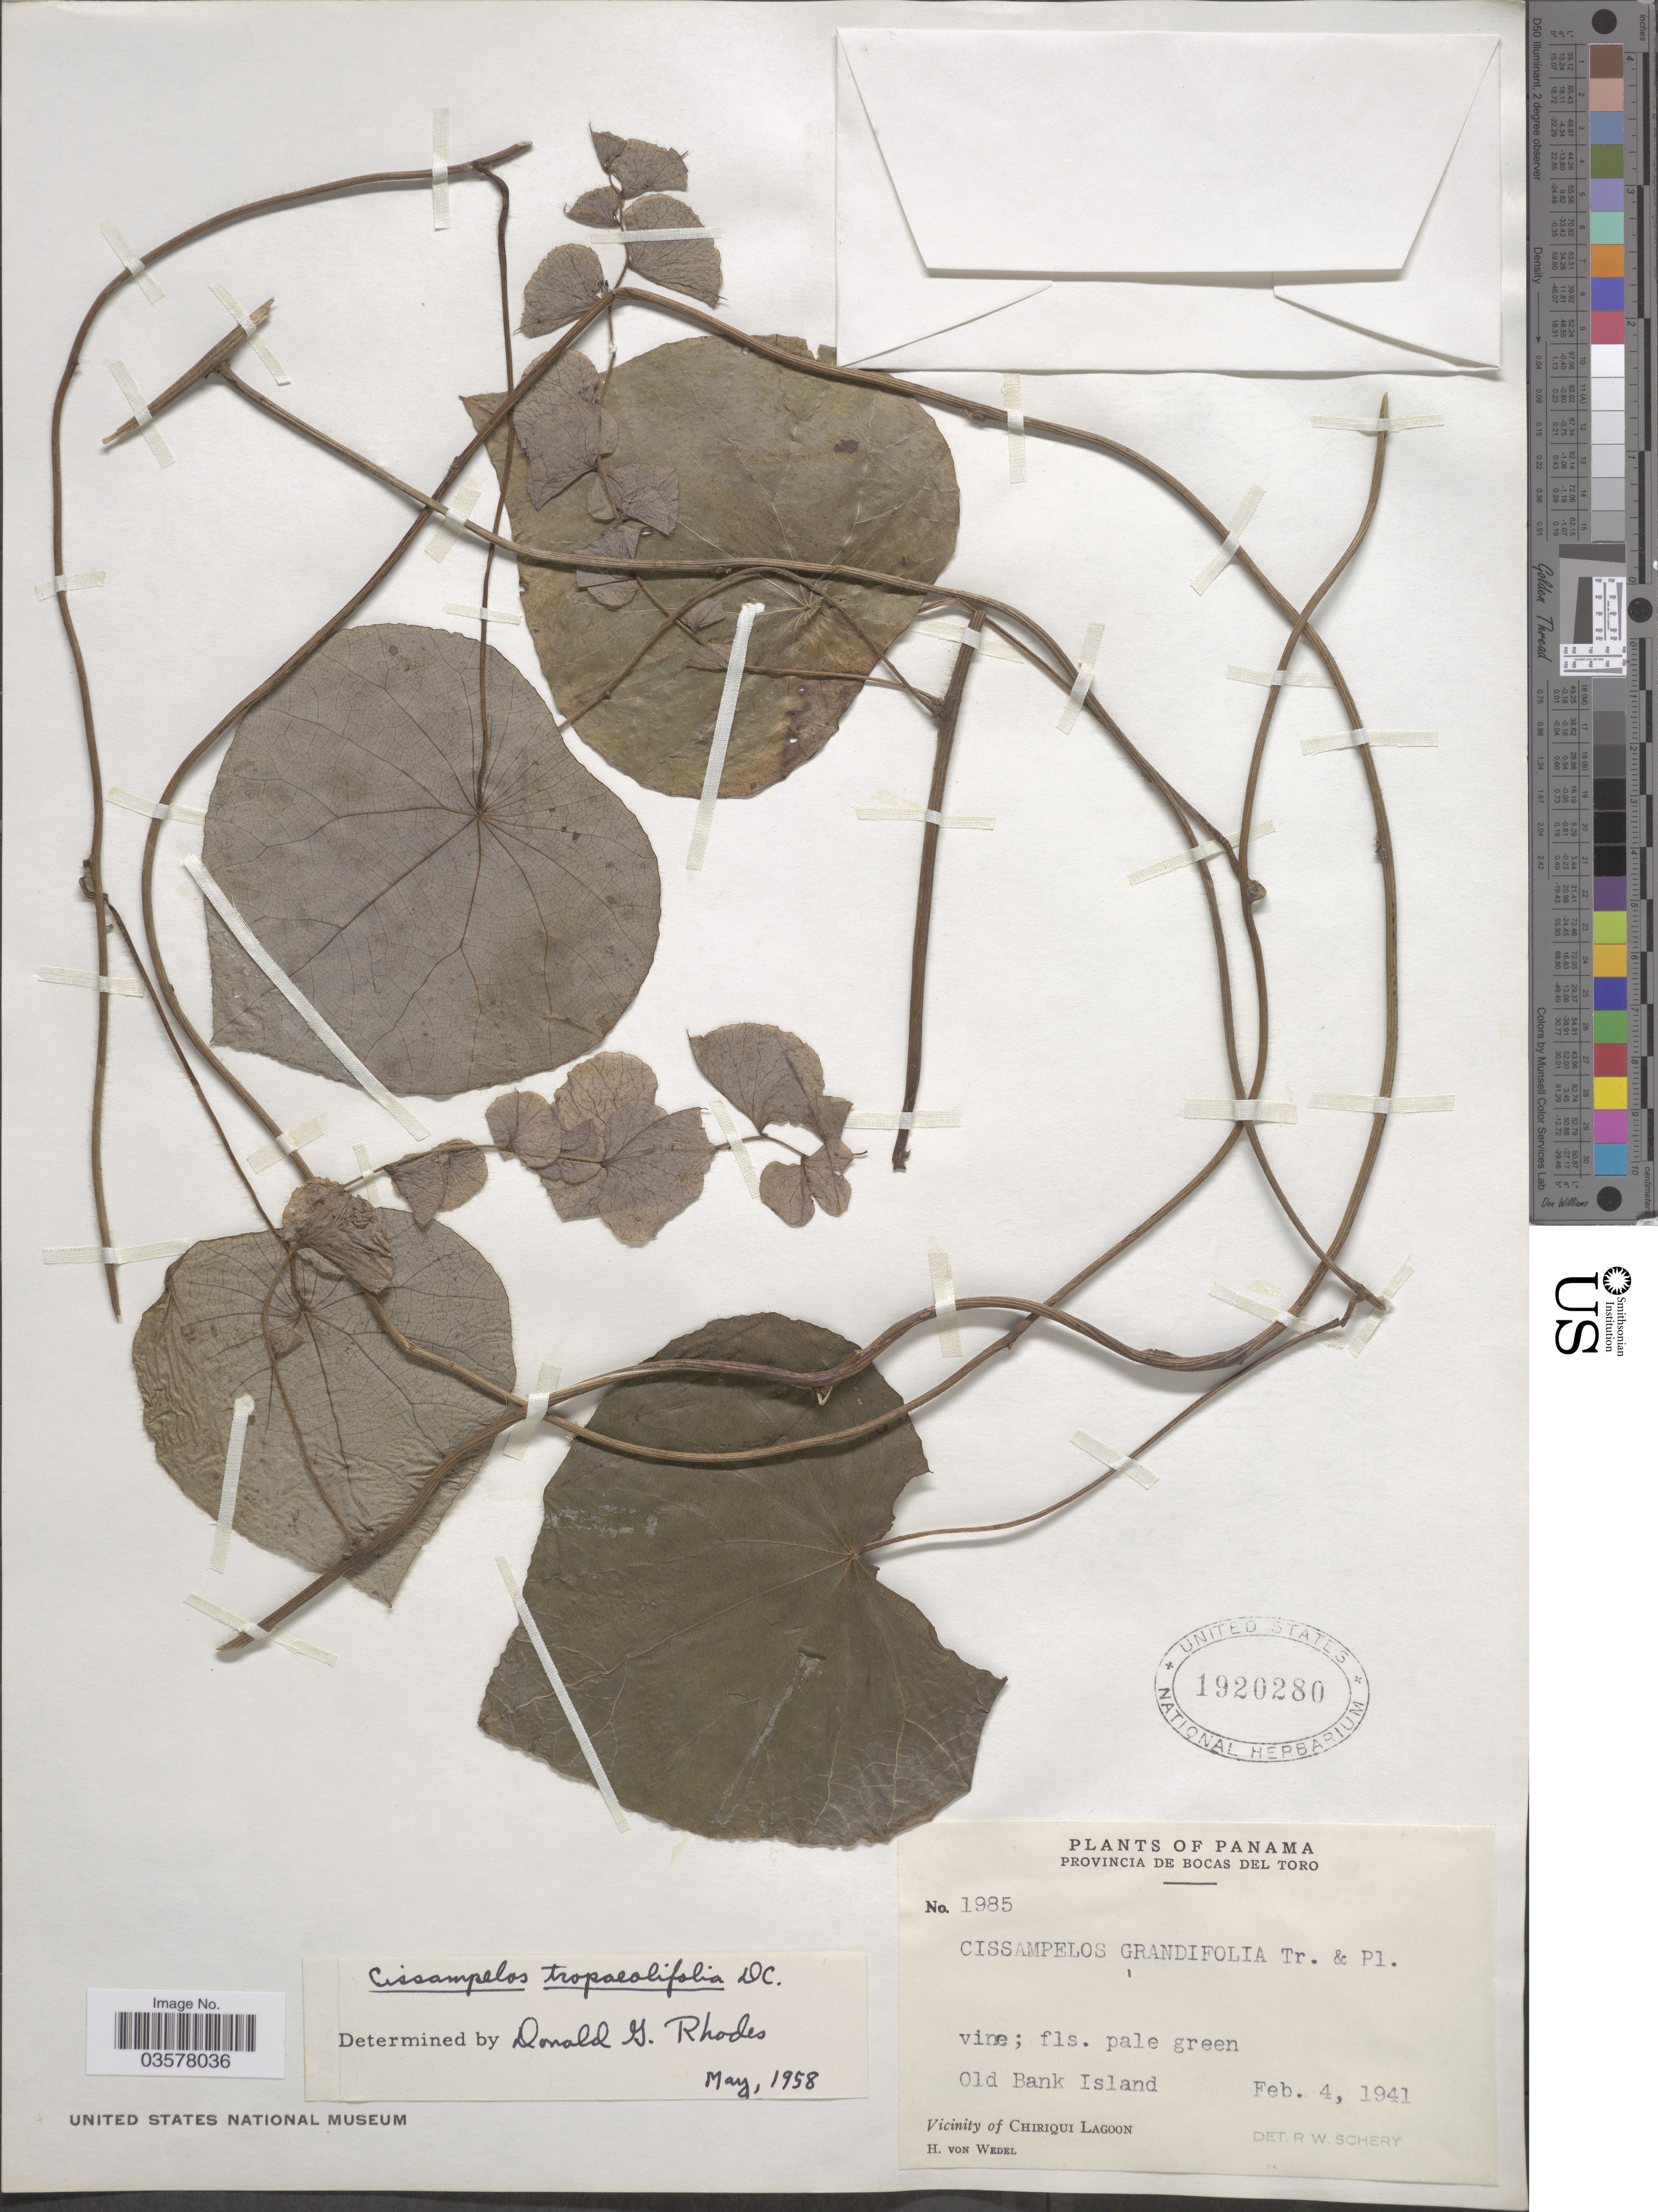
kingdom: Plantae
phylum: Tracheophyta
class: Magnoliopsida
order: Ranunculales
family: Menispermaceae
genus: Cissampelos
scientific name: Cissampelos tropaeolifolia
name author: DC.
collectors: H. von Wedel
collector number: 1985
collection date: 1941-02-04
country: Panama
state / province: Bocas del Toro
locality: Old Bank Island. Vicinity of Chiriqui Lagoon.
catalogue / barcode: US 1920280